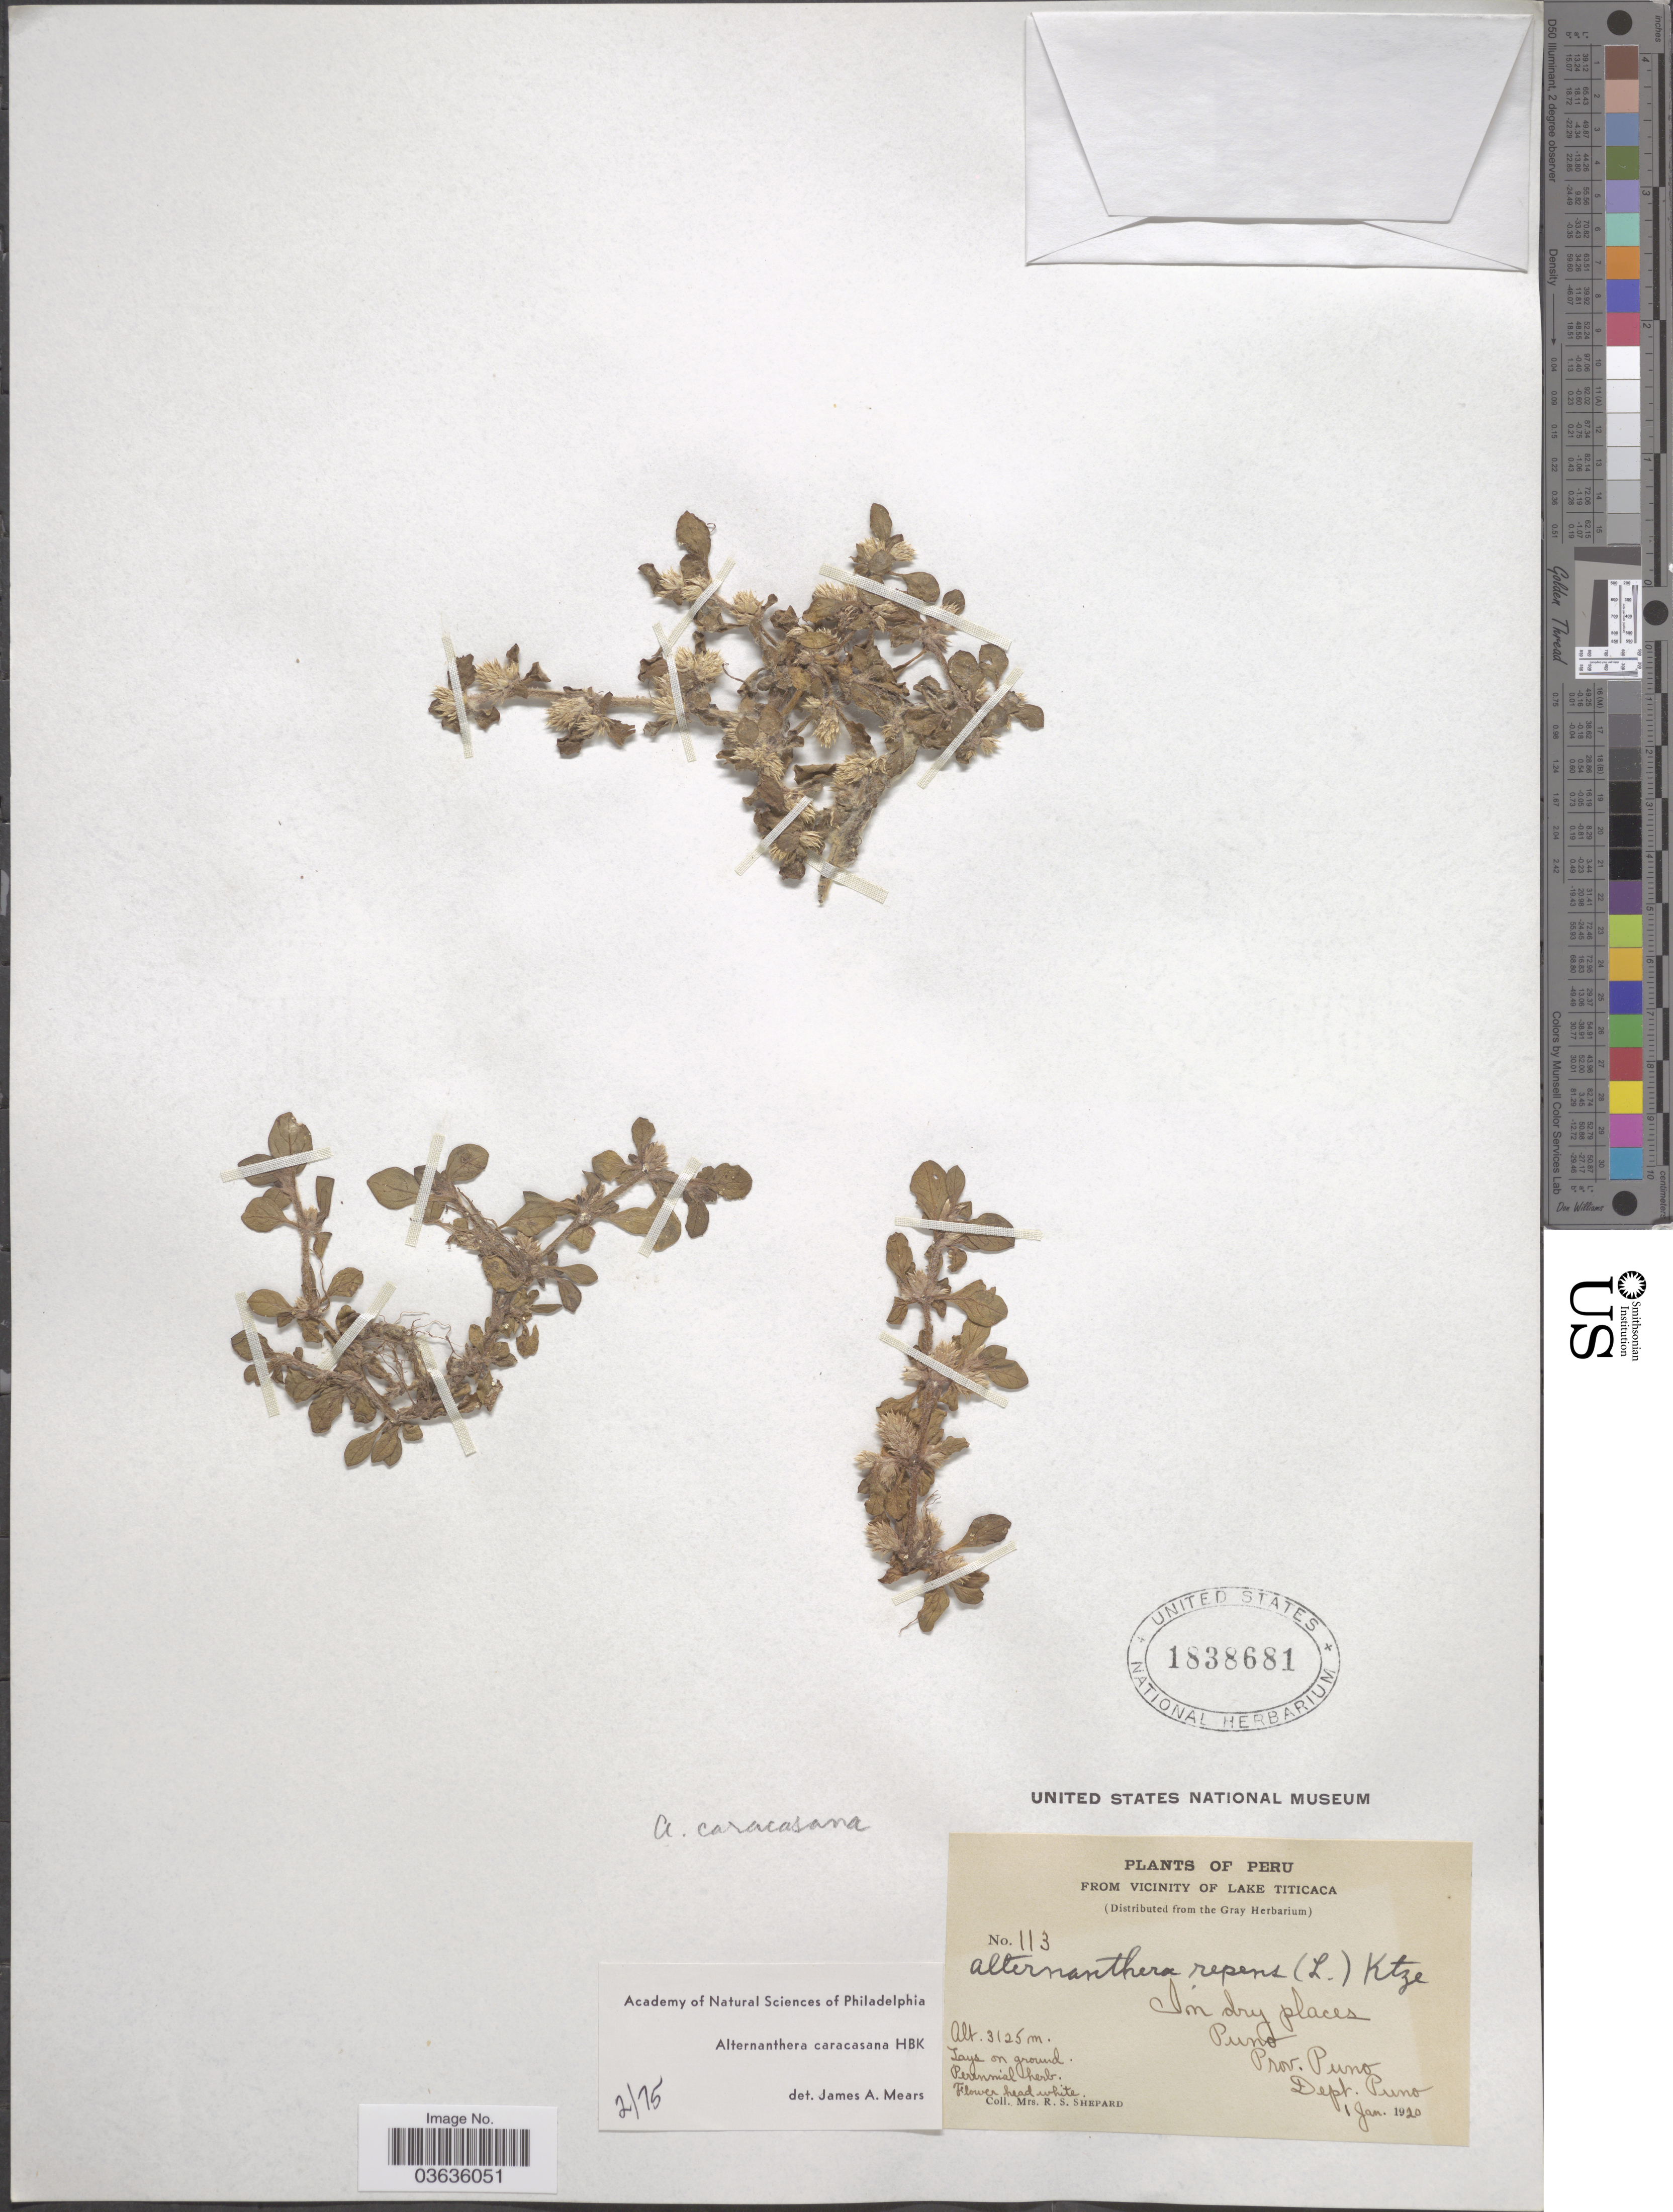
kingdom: Plantae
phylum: Tracheophyta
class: Magnoliopsida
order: Caryophyllales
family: Amaranthaceae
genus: Alternanthera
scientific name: Alternanthera caracasana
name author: Kunth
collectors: R. Shepard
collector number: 113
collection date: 1920-01-01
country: Peru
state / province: Puno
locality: From vicinity of Lake Titicaca. In dry places, Puno, Dept. Puno.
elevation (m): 3125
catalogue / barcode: US 1838681